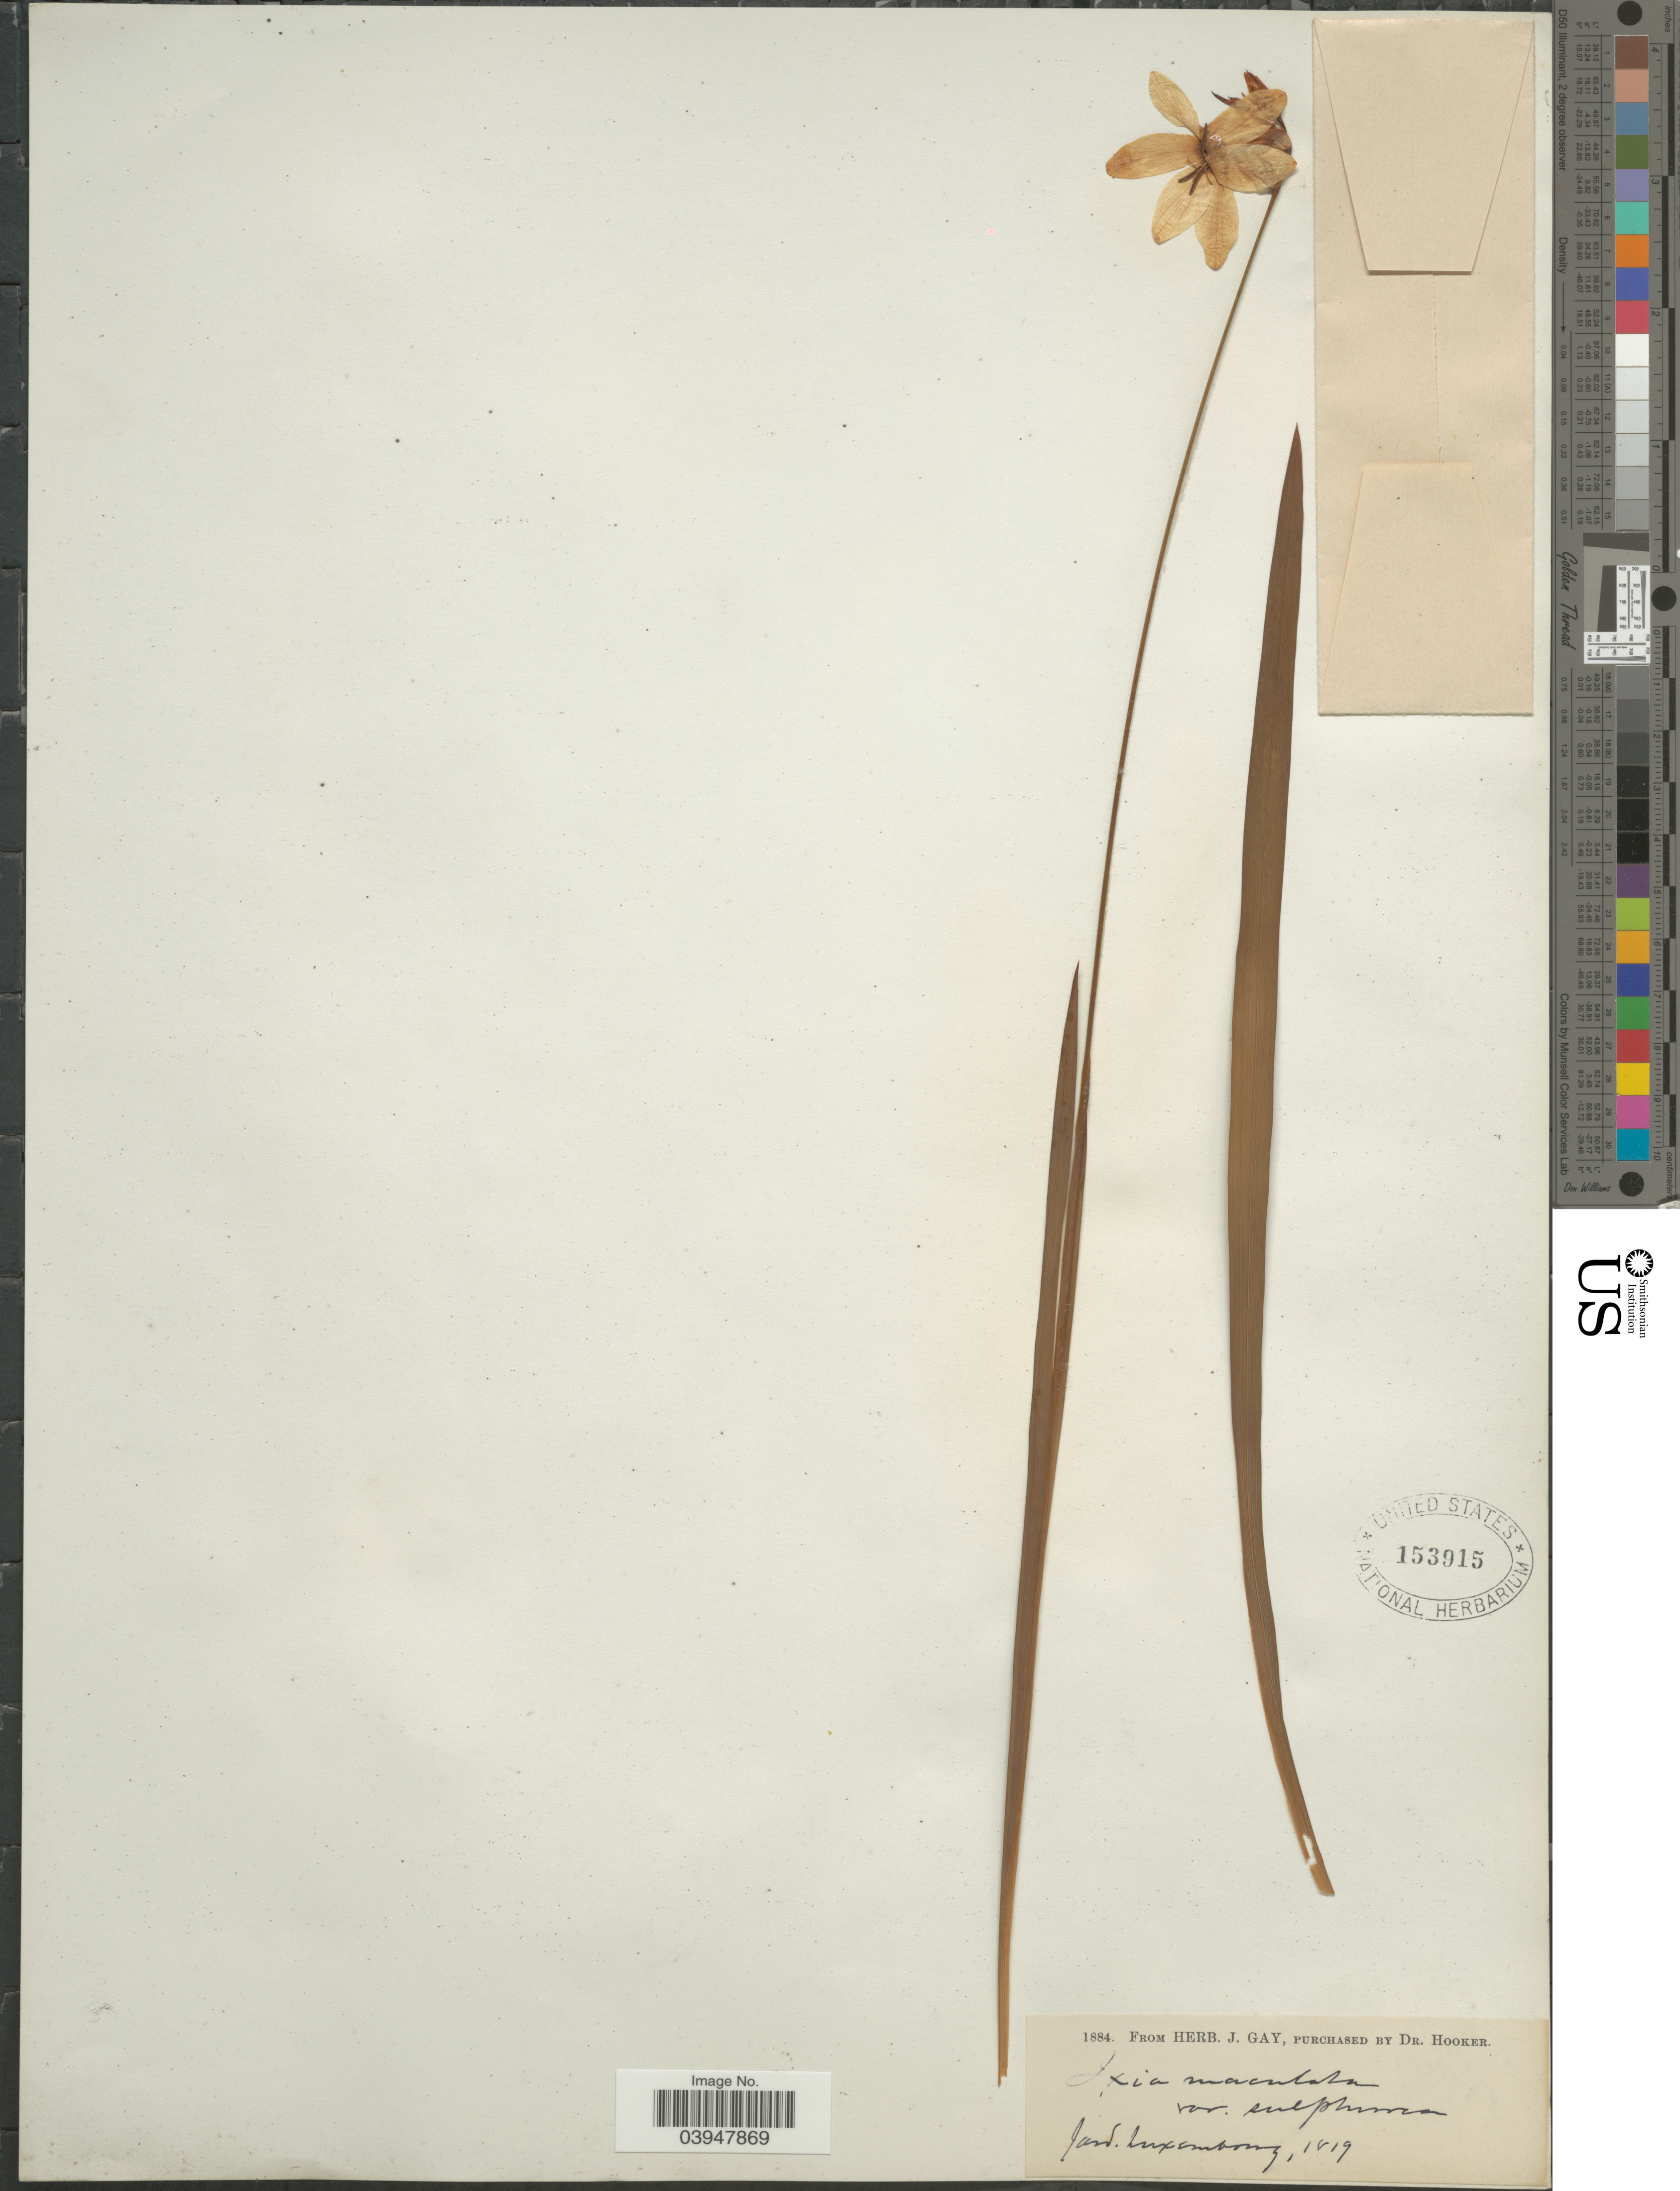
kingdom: Plantae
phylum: Tracheophyta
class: Liliopsida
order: Asparagales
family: Iridaceae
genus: Ixia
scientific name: Ixia maculata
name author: L.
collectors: ex herb. J. Gay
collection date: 1819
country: Luxembourg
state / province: Luxembourg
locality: Jard. Luxembourg.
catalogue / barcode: US 153915